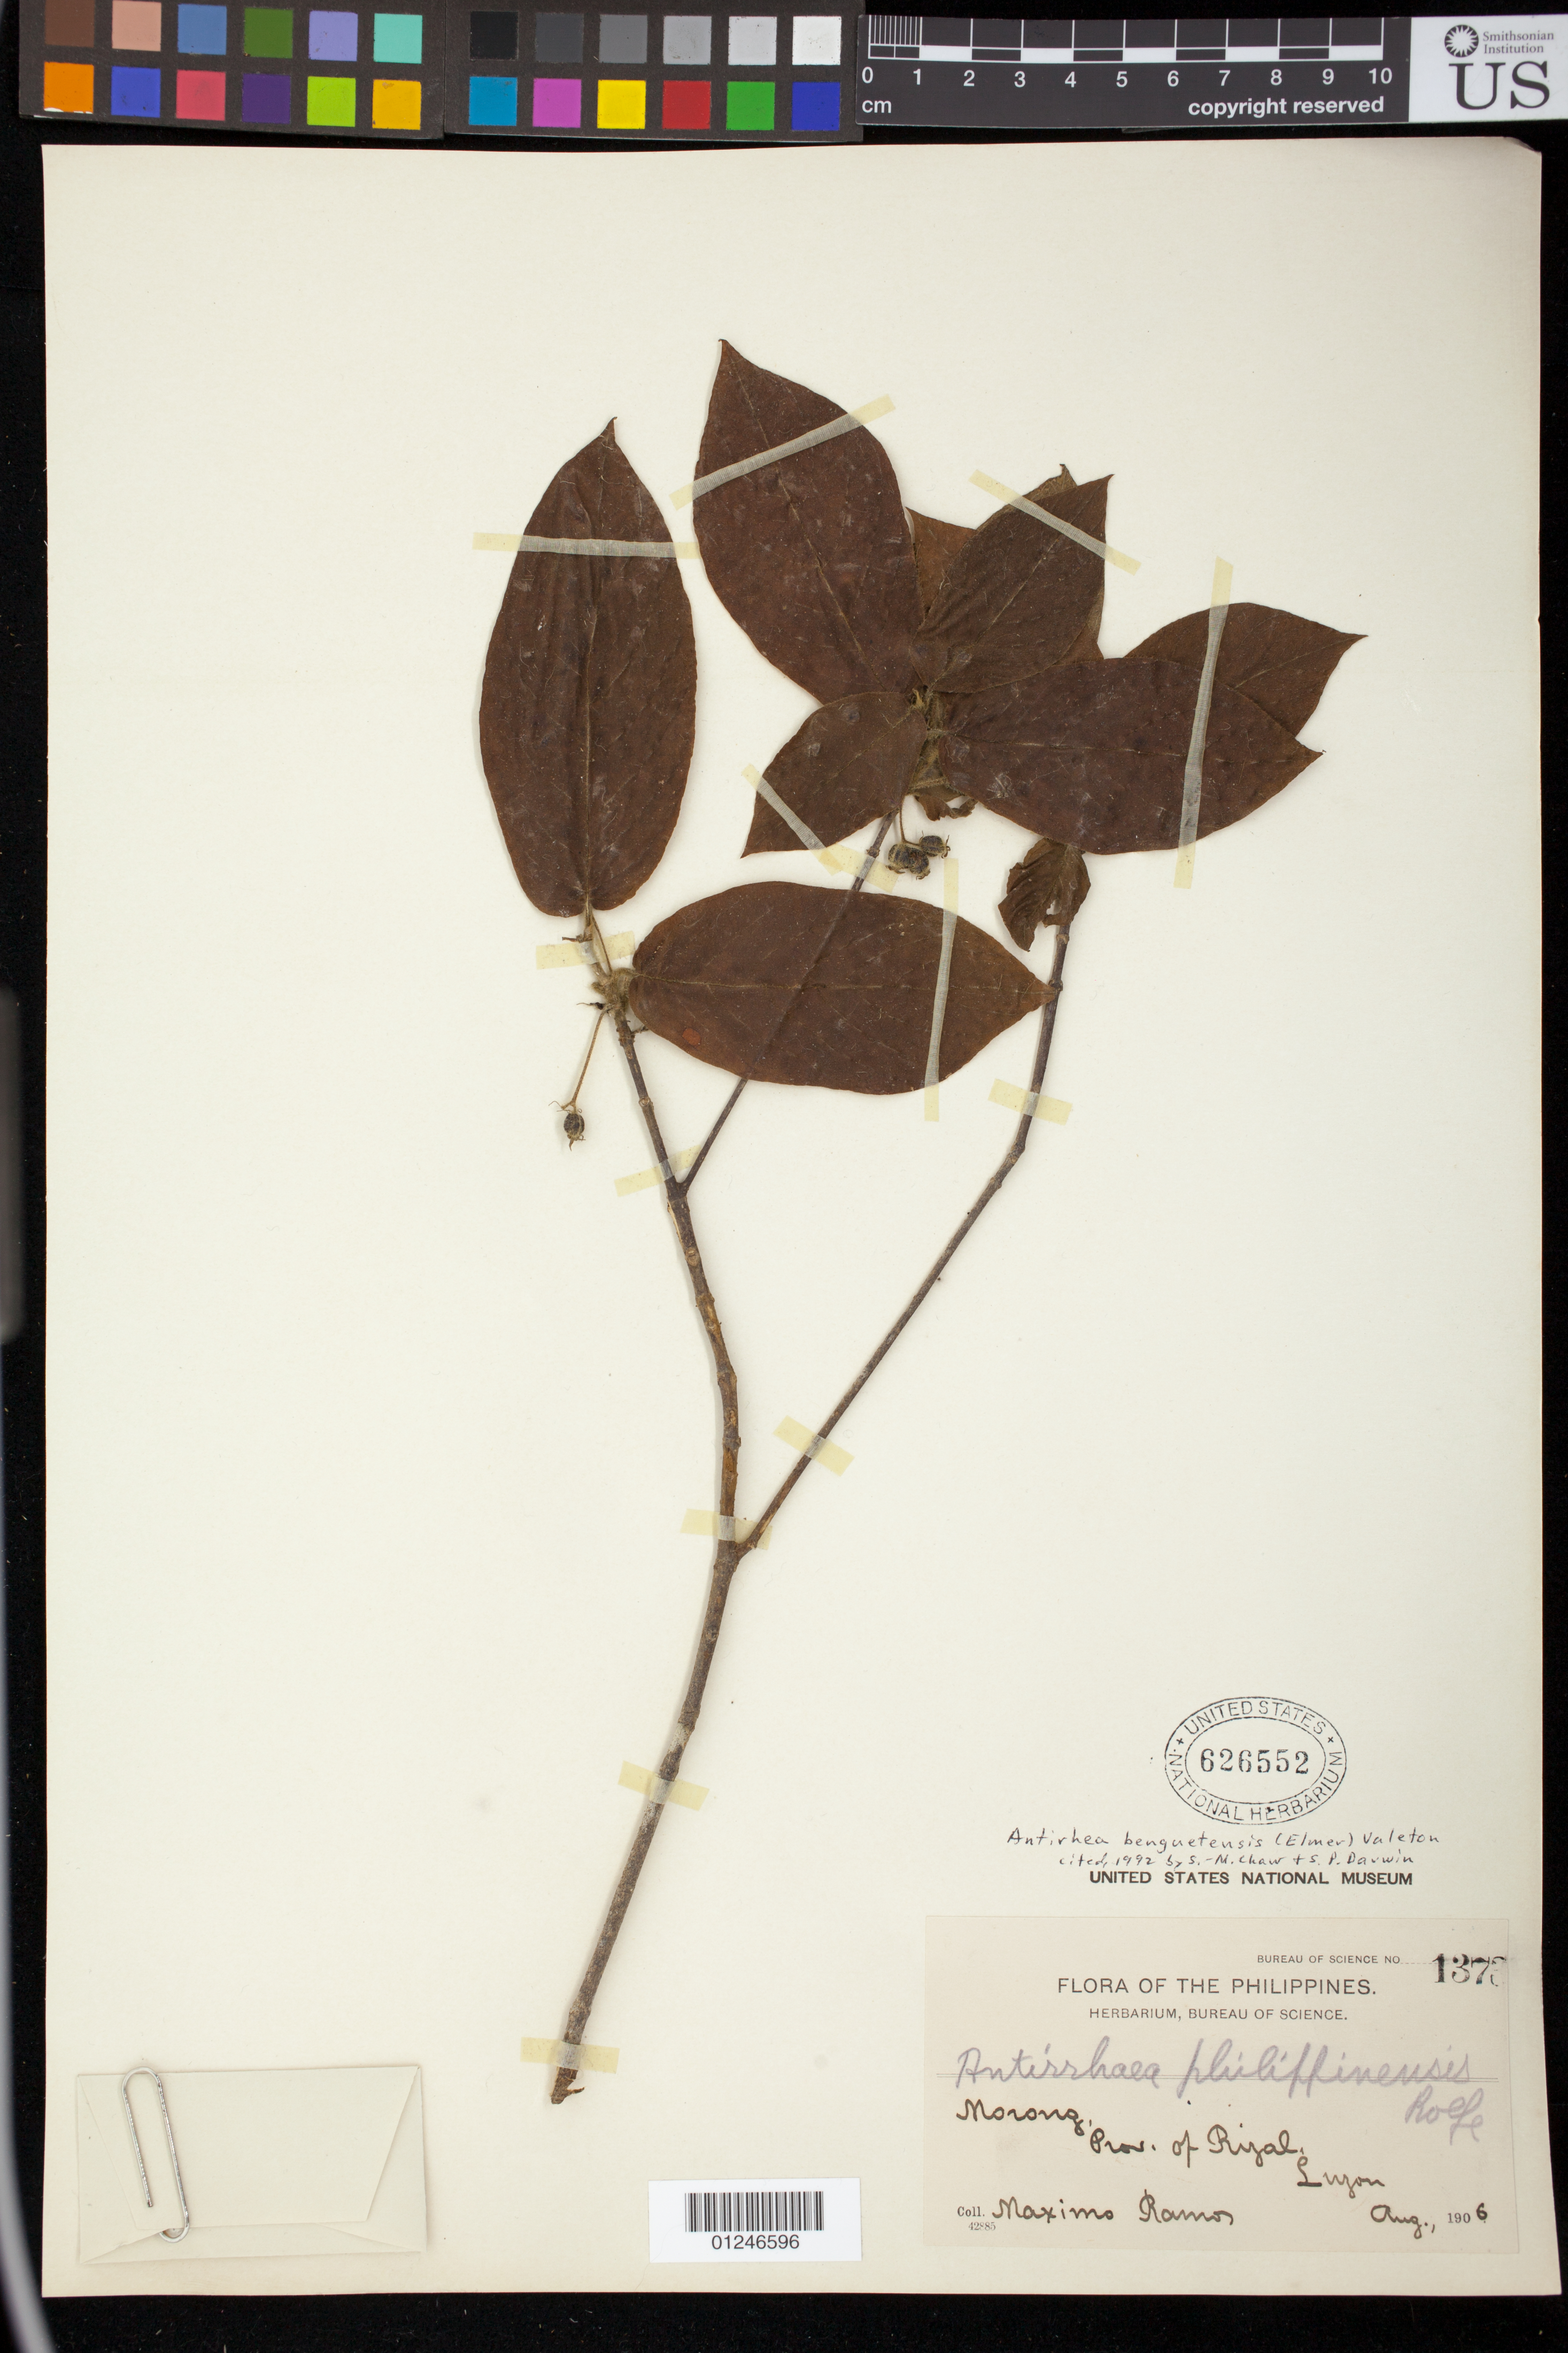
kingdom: Plantae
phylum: Tracheophyta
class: Magnoliopsida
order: Gentianales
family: Rubiaceae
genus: Guettardella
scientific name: Guettardella benguetensis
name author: (Elmer) J.G. Chavez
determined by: Chavez, J. G.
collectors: Maximo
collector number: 42885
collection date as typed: Dec 1907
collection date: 1906-08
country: Philippines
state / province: Calabarzon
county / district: Rizal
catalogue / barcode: US 626552